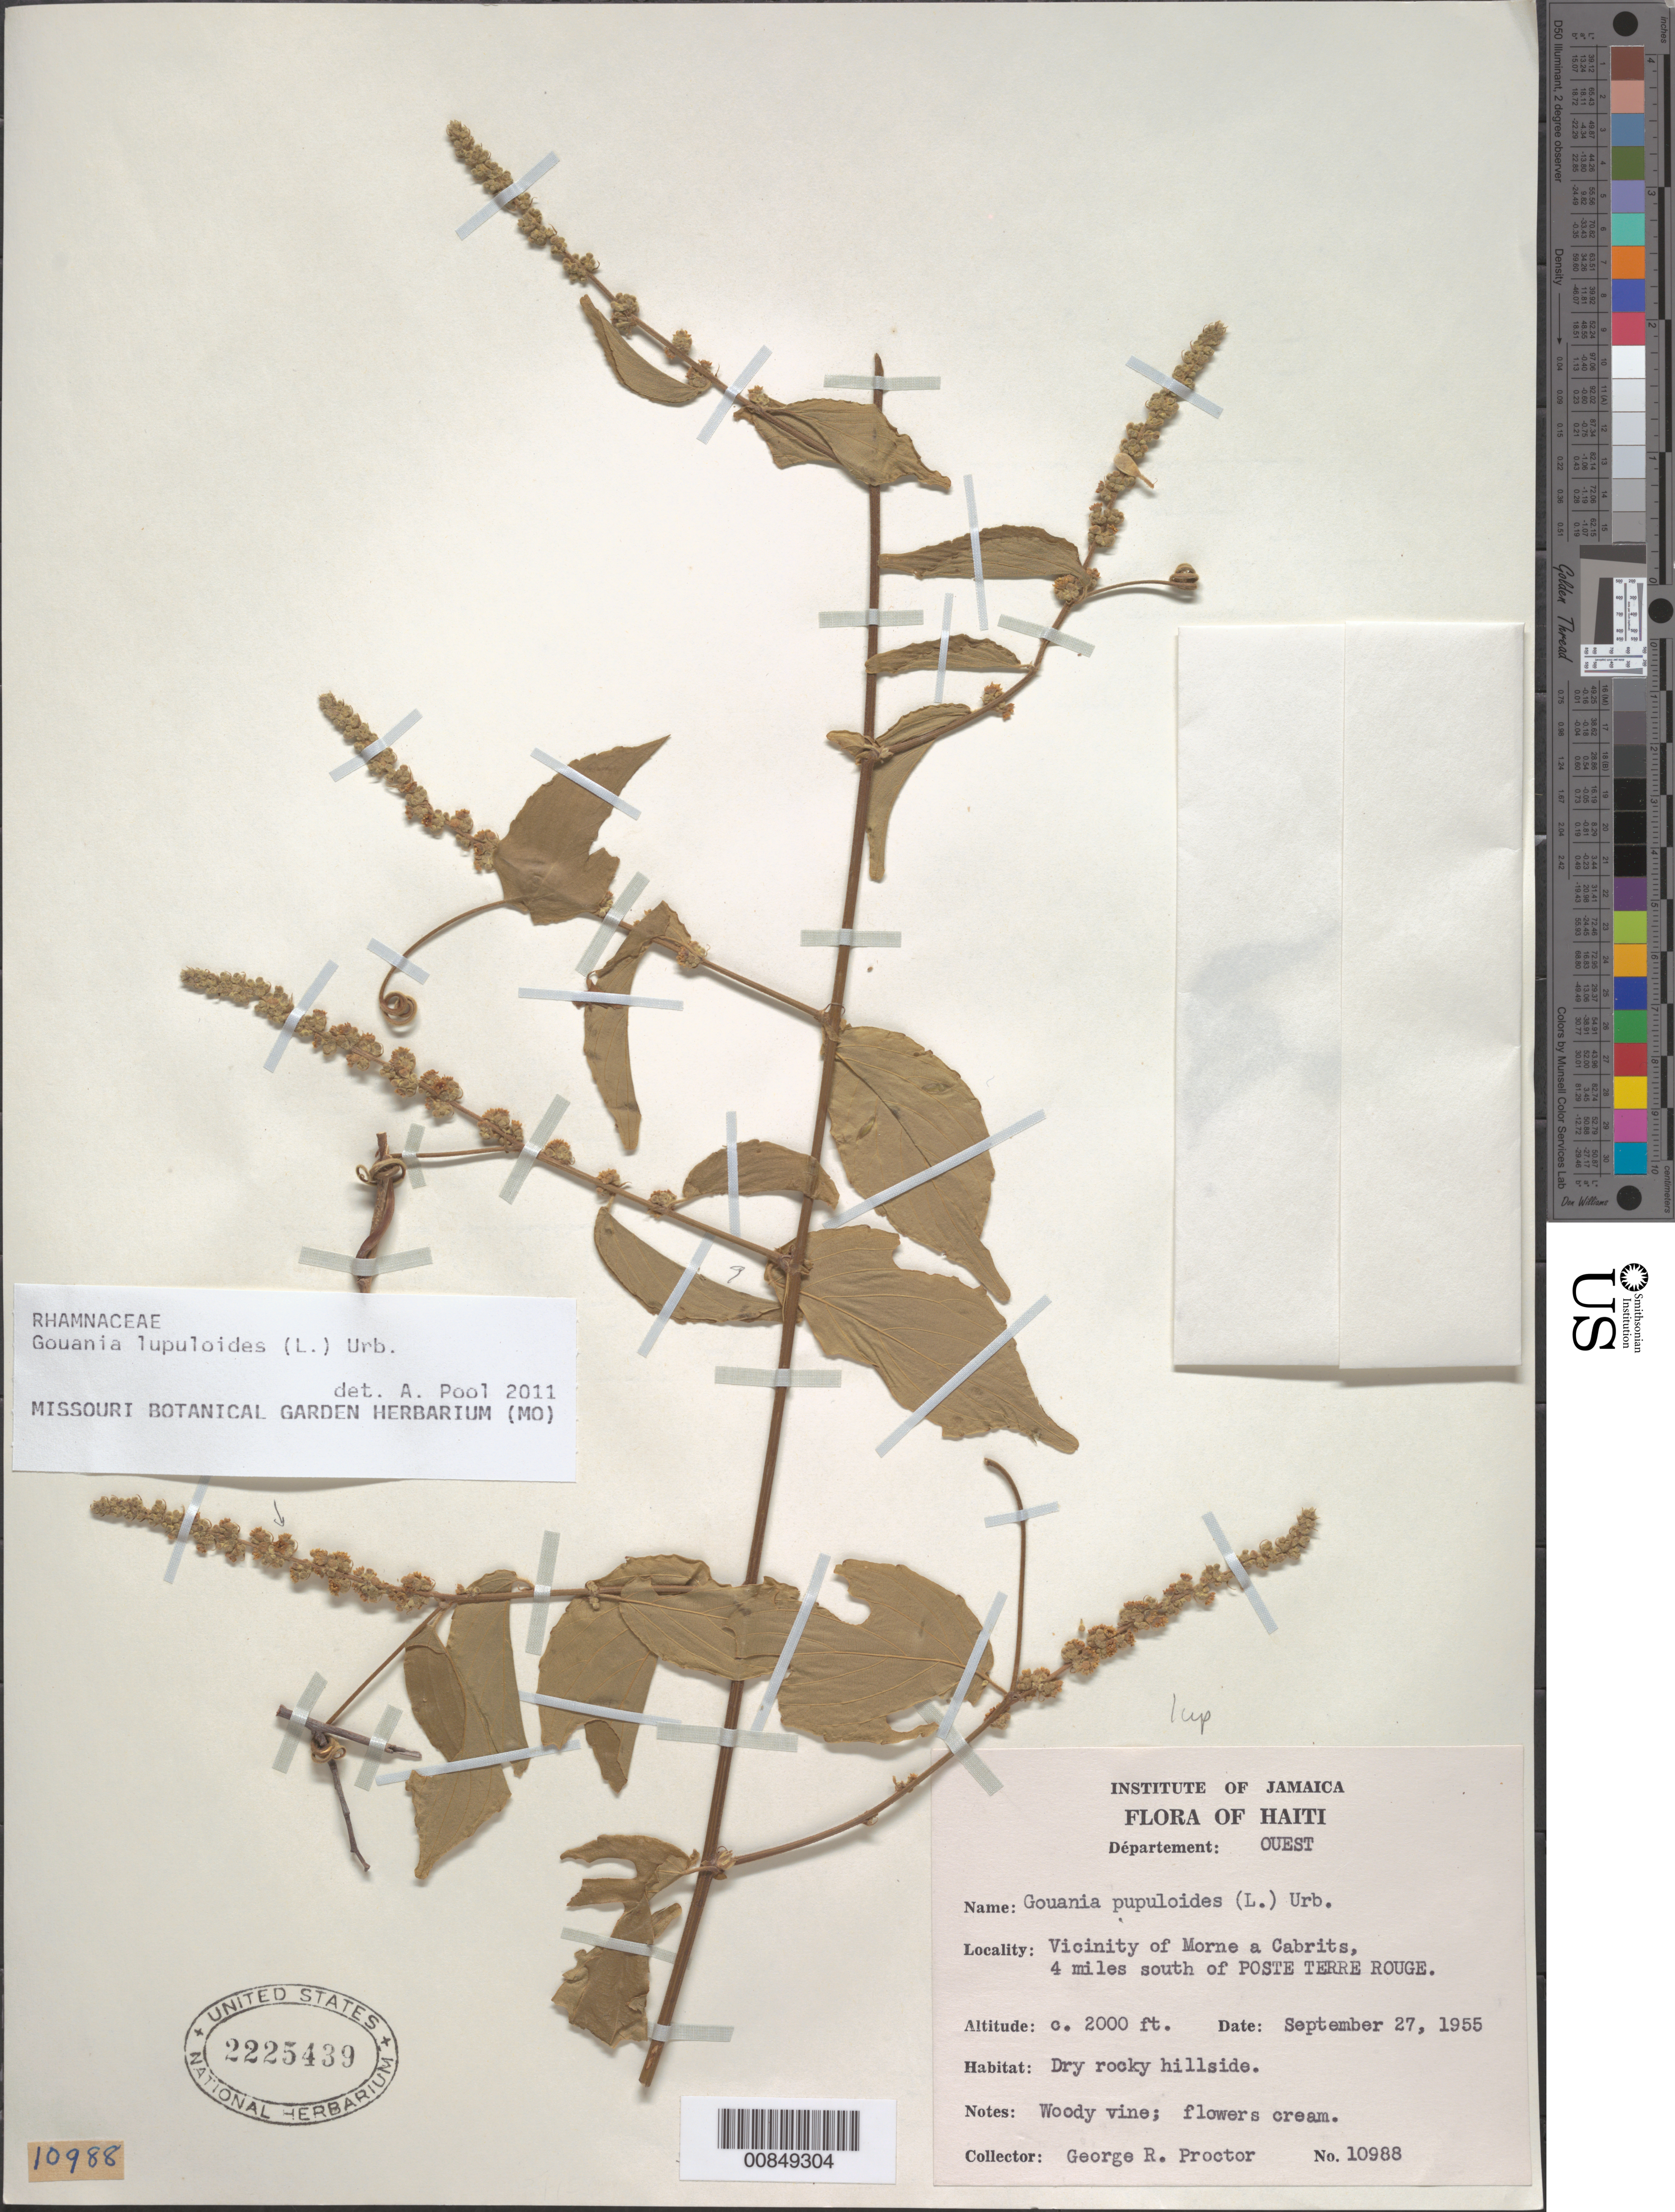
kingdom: Plantae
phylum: Tracheophyta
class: Magnoliopsida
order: Rosales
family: Rhamnaceae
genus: Gouania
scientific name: Gouania lupuloides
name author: (L.) Urb.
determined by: Pool, A., (MO), Missouri Botanical Garden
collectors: G. R. Proctor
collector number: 10988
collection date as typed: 27 Sep 1955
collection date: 1955-09-27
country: Haiti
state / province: Ouest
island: Hispaniola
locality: Vicinity of Morne-à-Cabrits, 4 miles S of Poste Terre Rouge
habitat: Dry rocky hillside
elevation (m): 610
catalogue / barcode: US 2225439